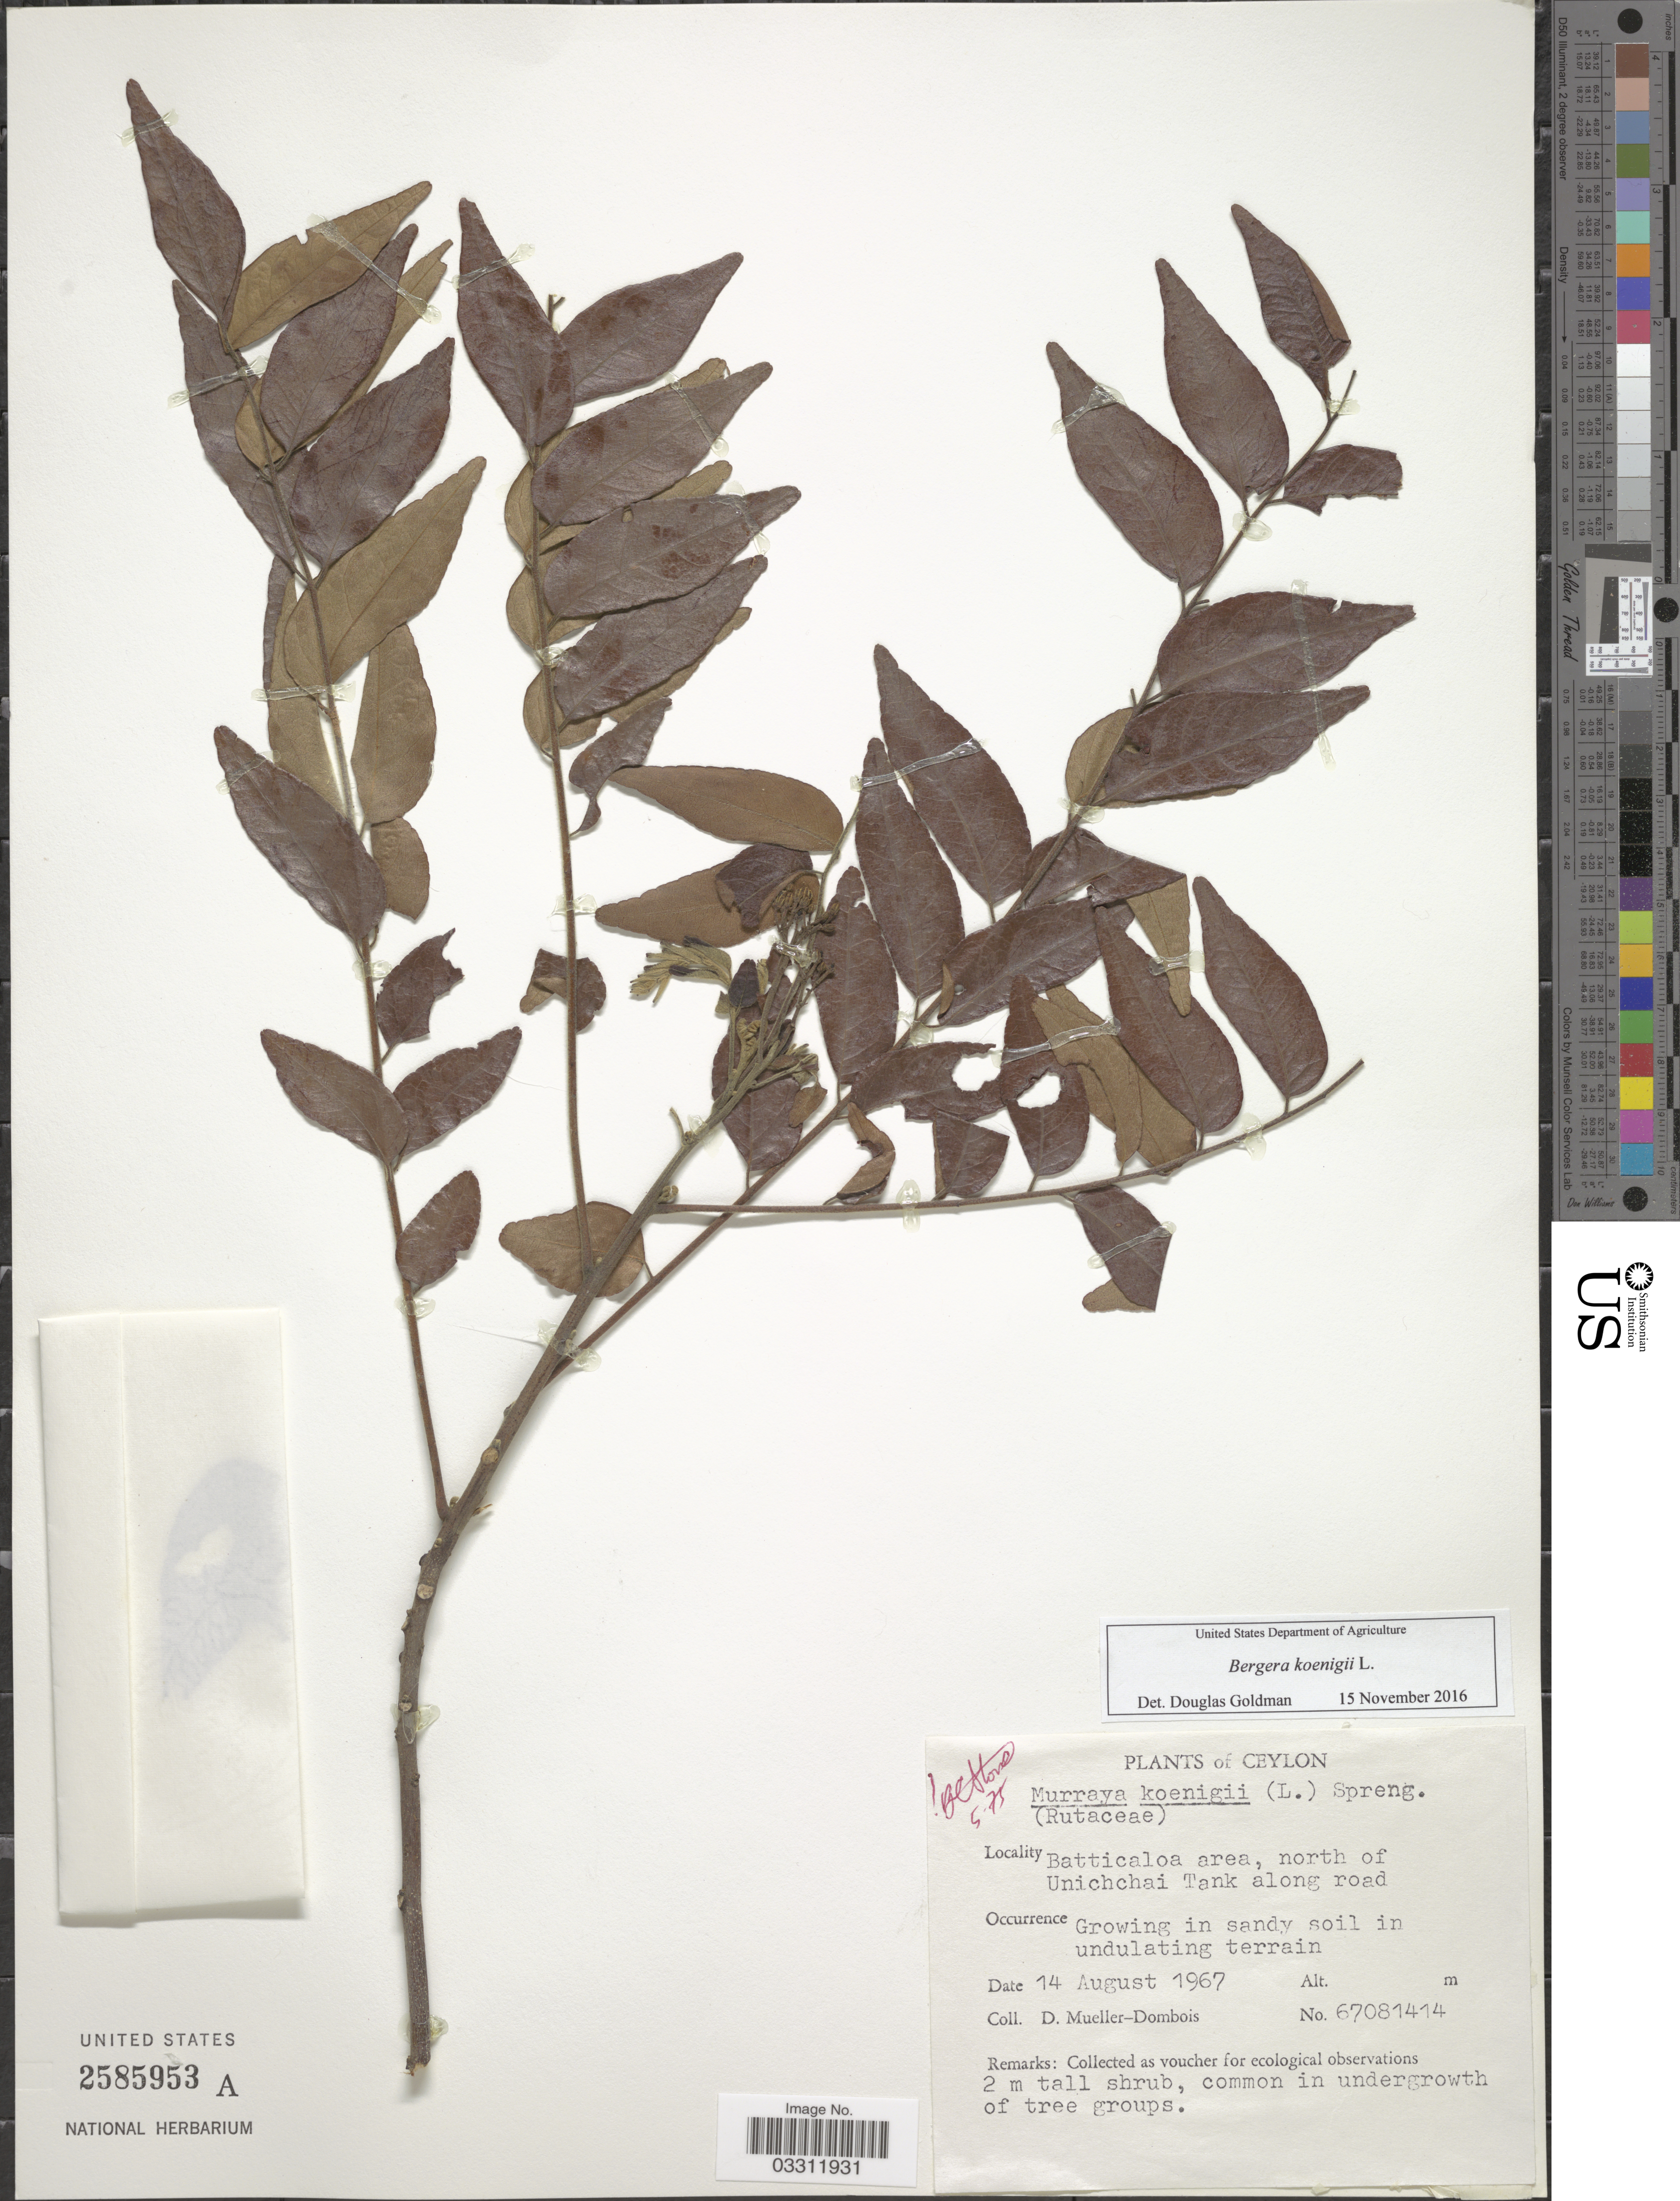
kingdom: Plantae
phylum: Tracheophyta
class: Magnoliopsida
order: Sapindales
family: Rutaceae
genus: Bergera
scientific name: Bergera koenigii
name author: L.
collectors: D. Mueller-Dombois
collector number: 67081414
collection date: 1967-08-14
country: Sri Lanka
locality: Ceylon. Batticaloa area, north of Unichchai Tank along road.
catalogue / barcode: US 2585953A